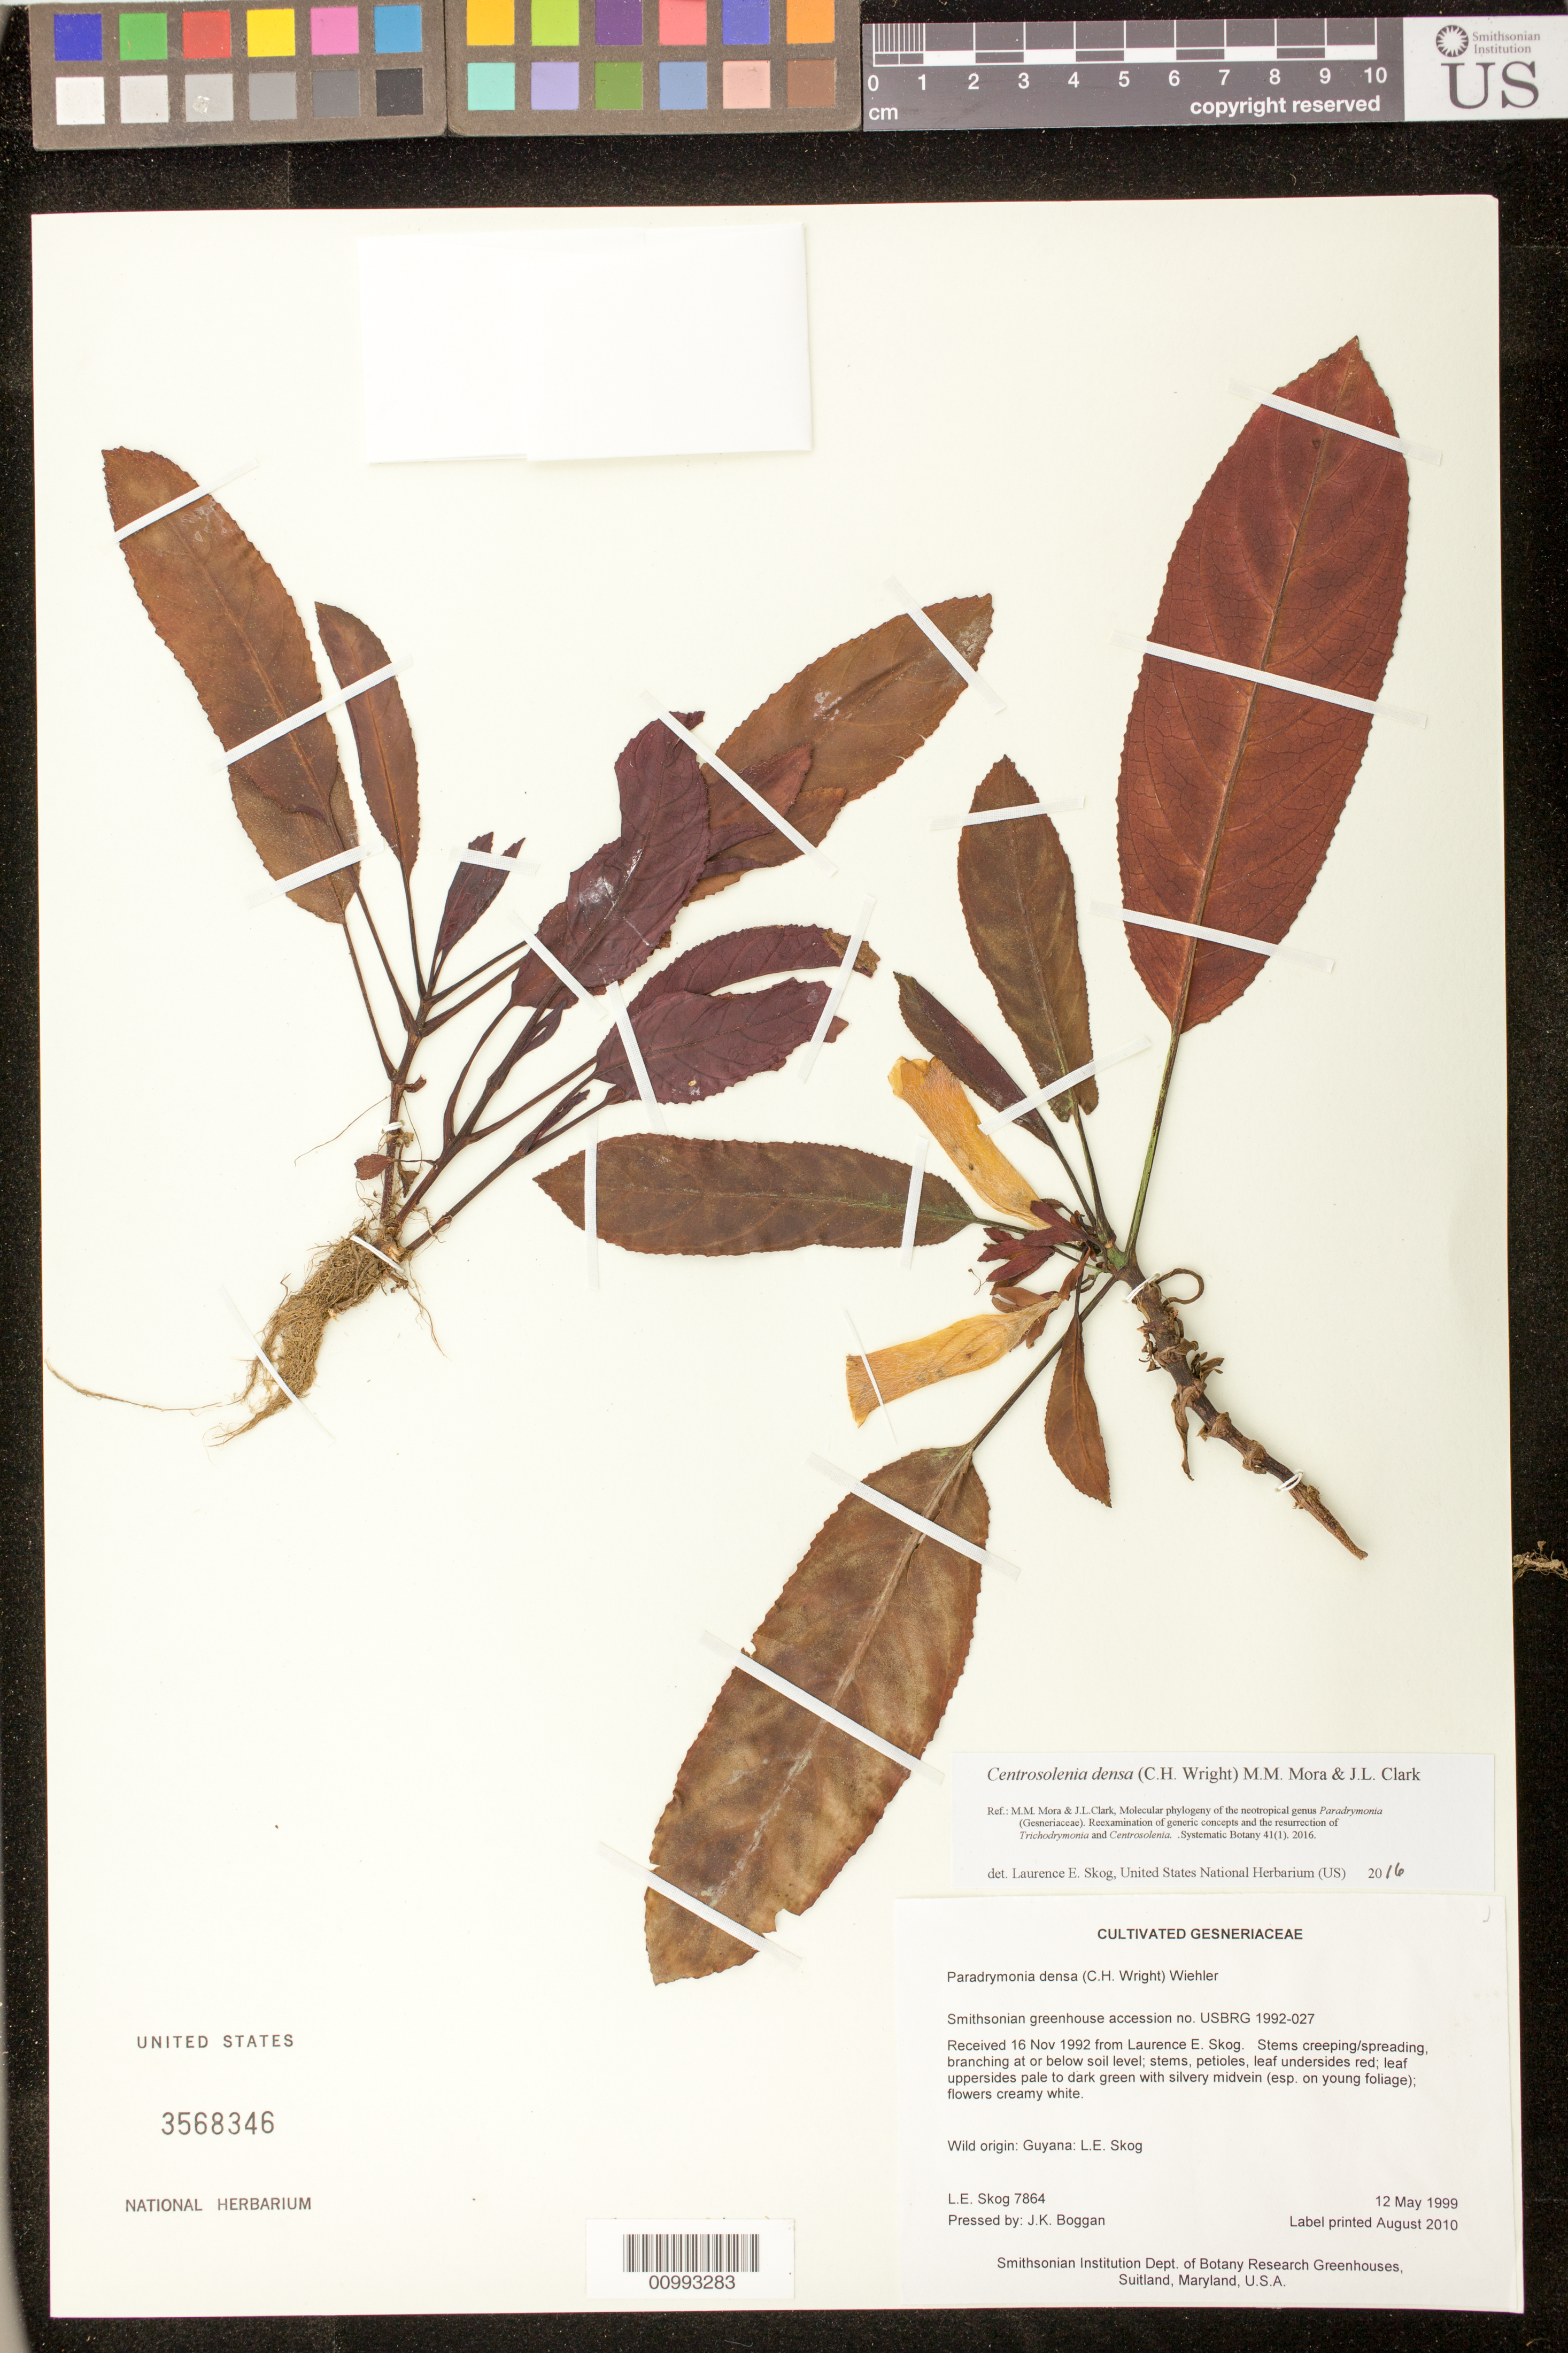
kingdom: Plantae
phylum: Tracheophyta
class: Magnoliopsida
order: Lamiales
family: Gesneriaceae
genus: Centrosolenia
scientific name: Centrosolenia densa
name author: (C.H. Wright) Sprague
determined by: Skog, Laurence E.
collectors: L. E. Skog & J. K. Boggan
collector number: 7864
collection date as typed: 12 May 1999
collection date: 1999-05-12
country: Guyana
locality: Smithsonian Institution Dept. of Botany Research Greenhouses, Suitland, Maryland, U.S.A.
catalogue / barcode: US 3568346